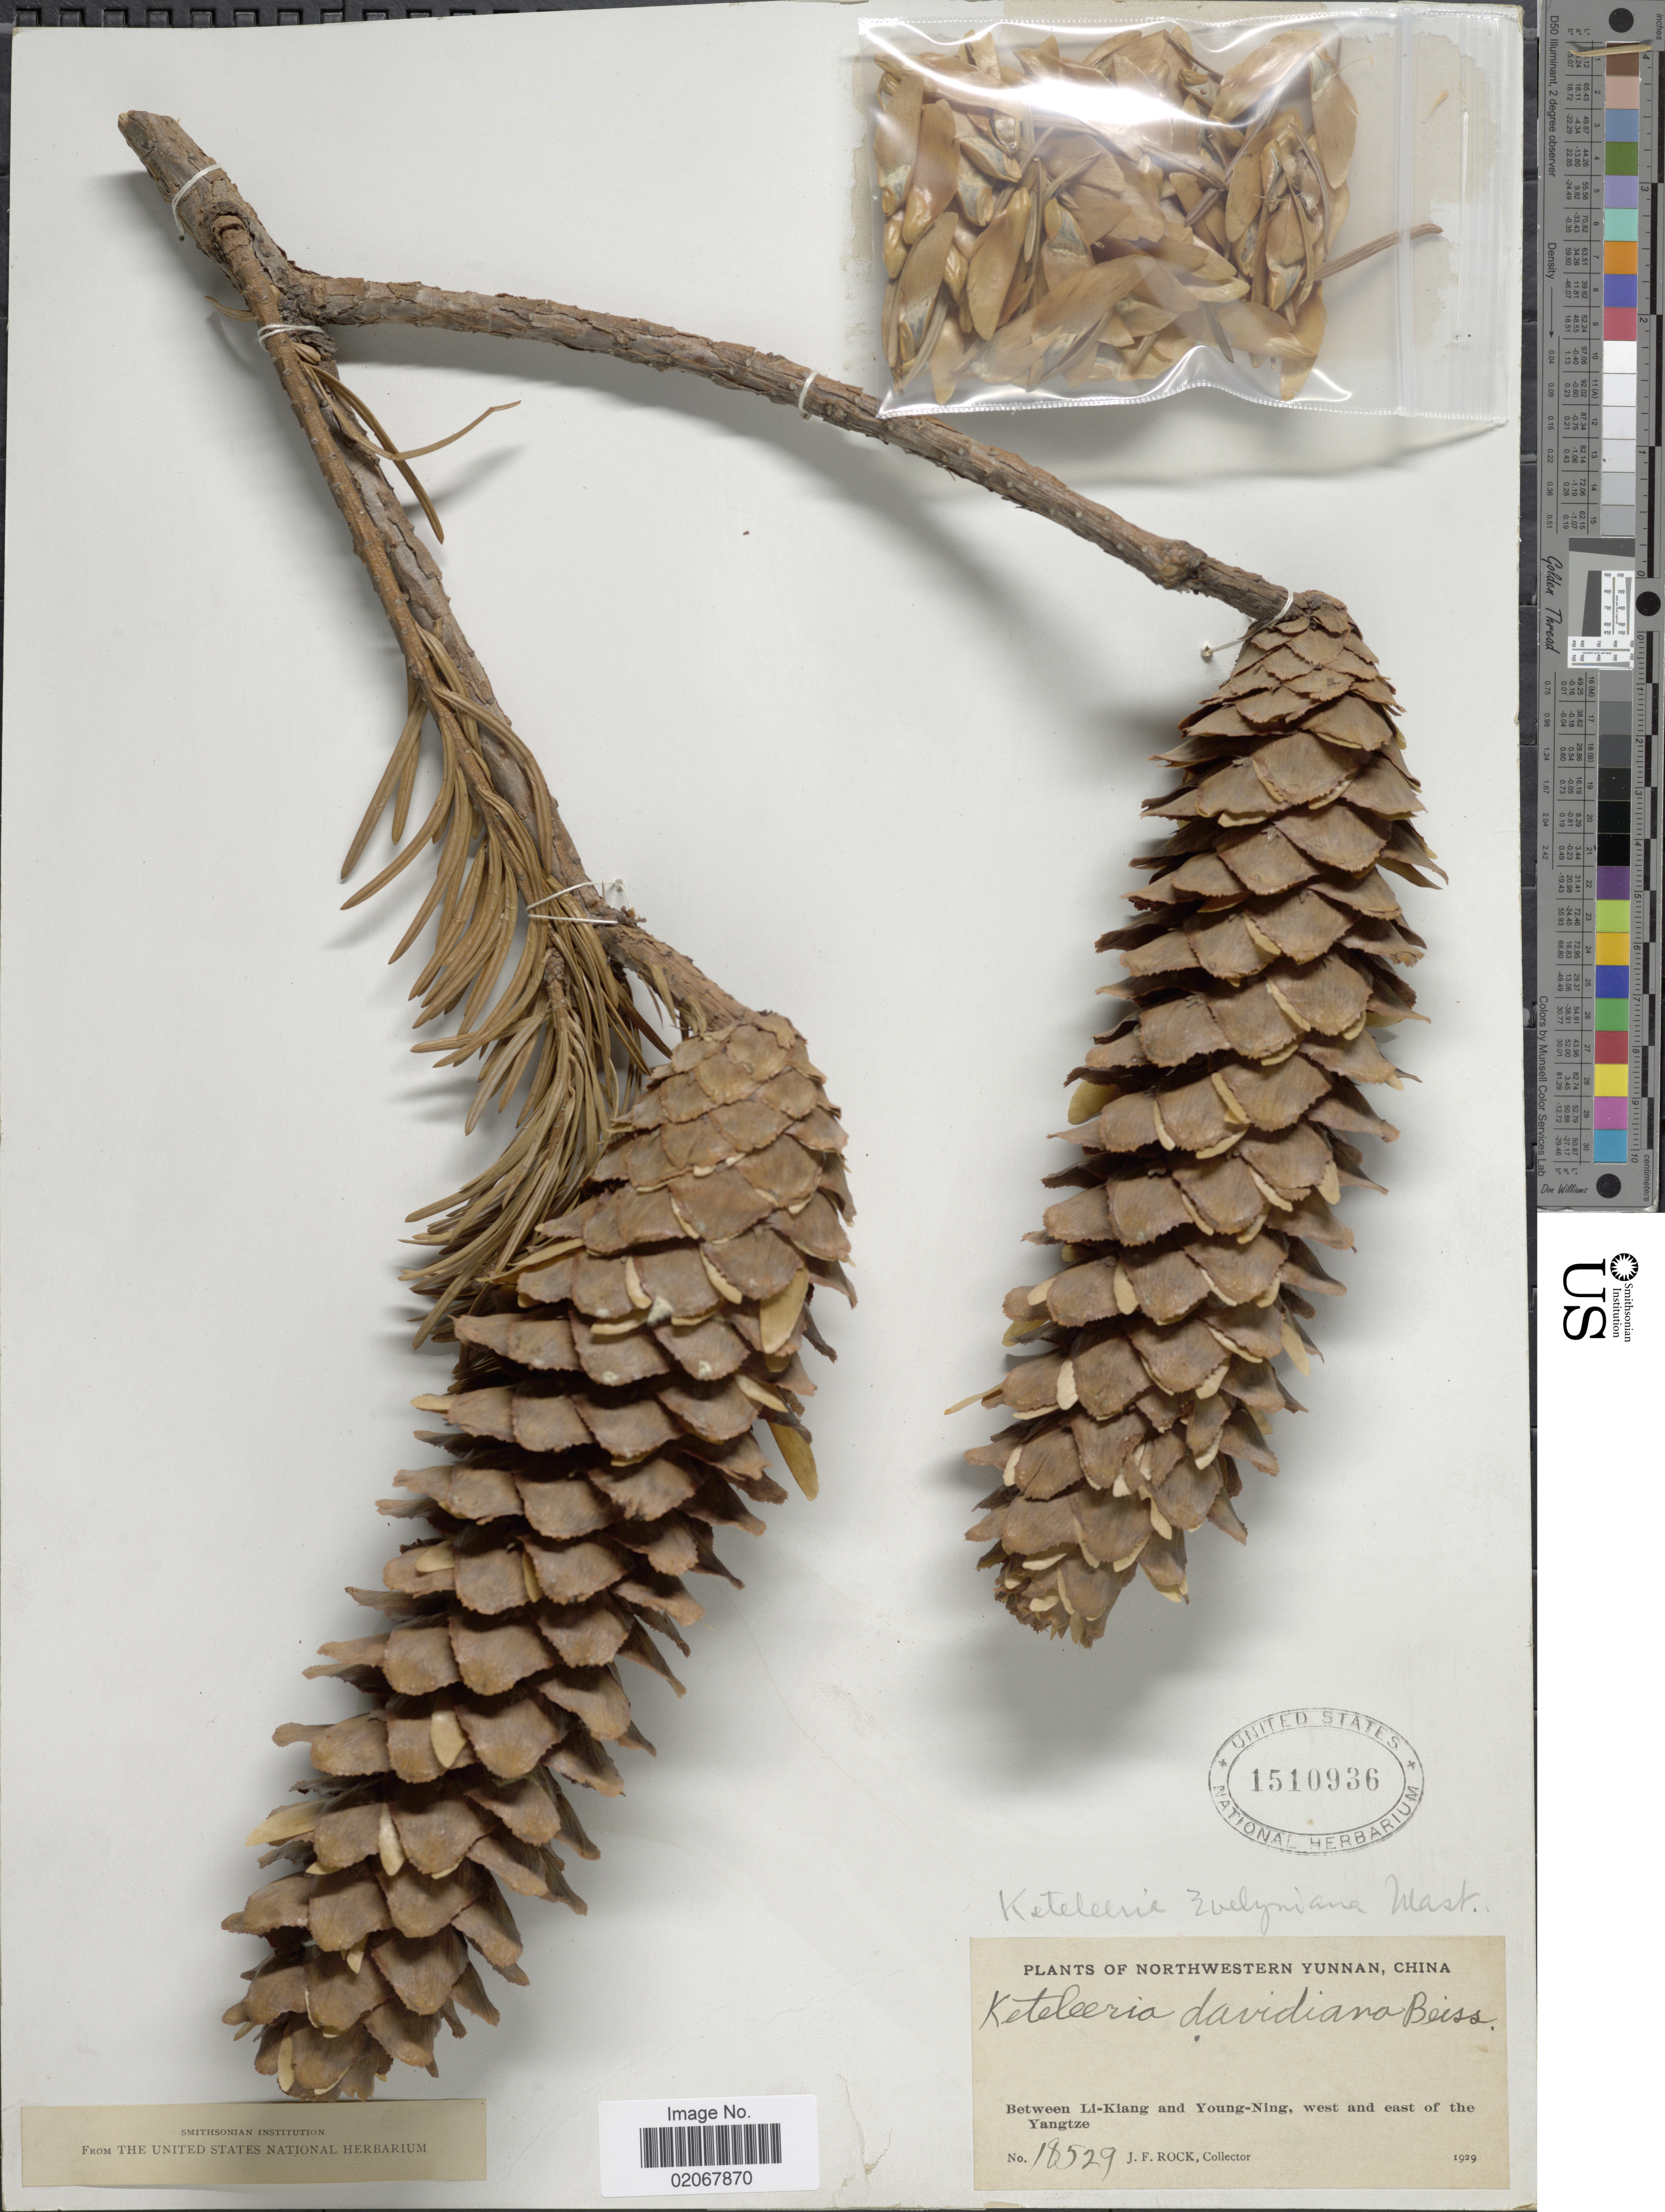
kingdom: Plantae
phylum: Tracheophyta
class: Pinopsida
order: Pinales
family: Pinaceae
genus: Keteleeria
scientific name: Keteleeria evelyniana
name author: Mast.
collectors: J. Rock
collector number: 18529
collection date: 1929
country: China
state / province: Yunnan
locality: Northwestern Yunnan, Between Li-Kiang and Young-Ning, west and east of the Yangtze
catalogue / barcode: US 1510936